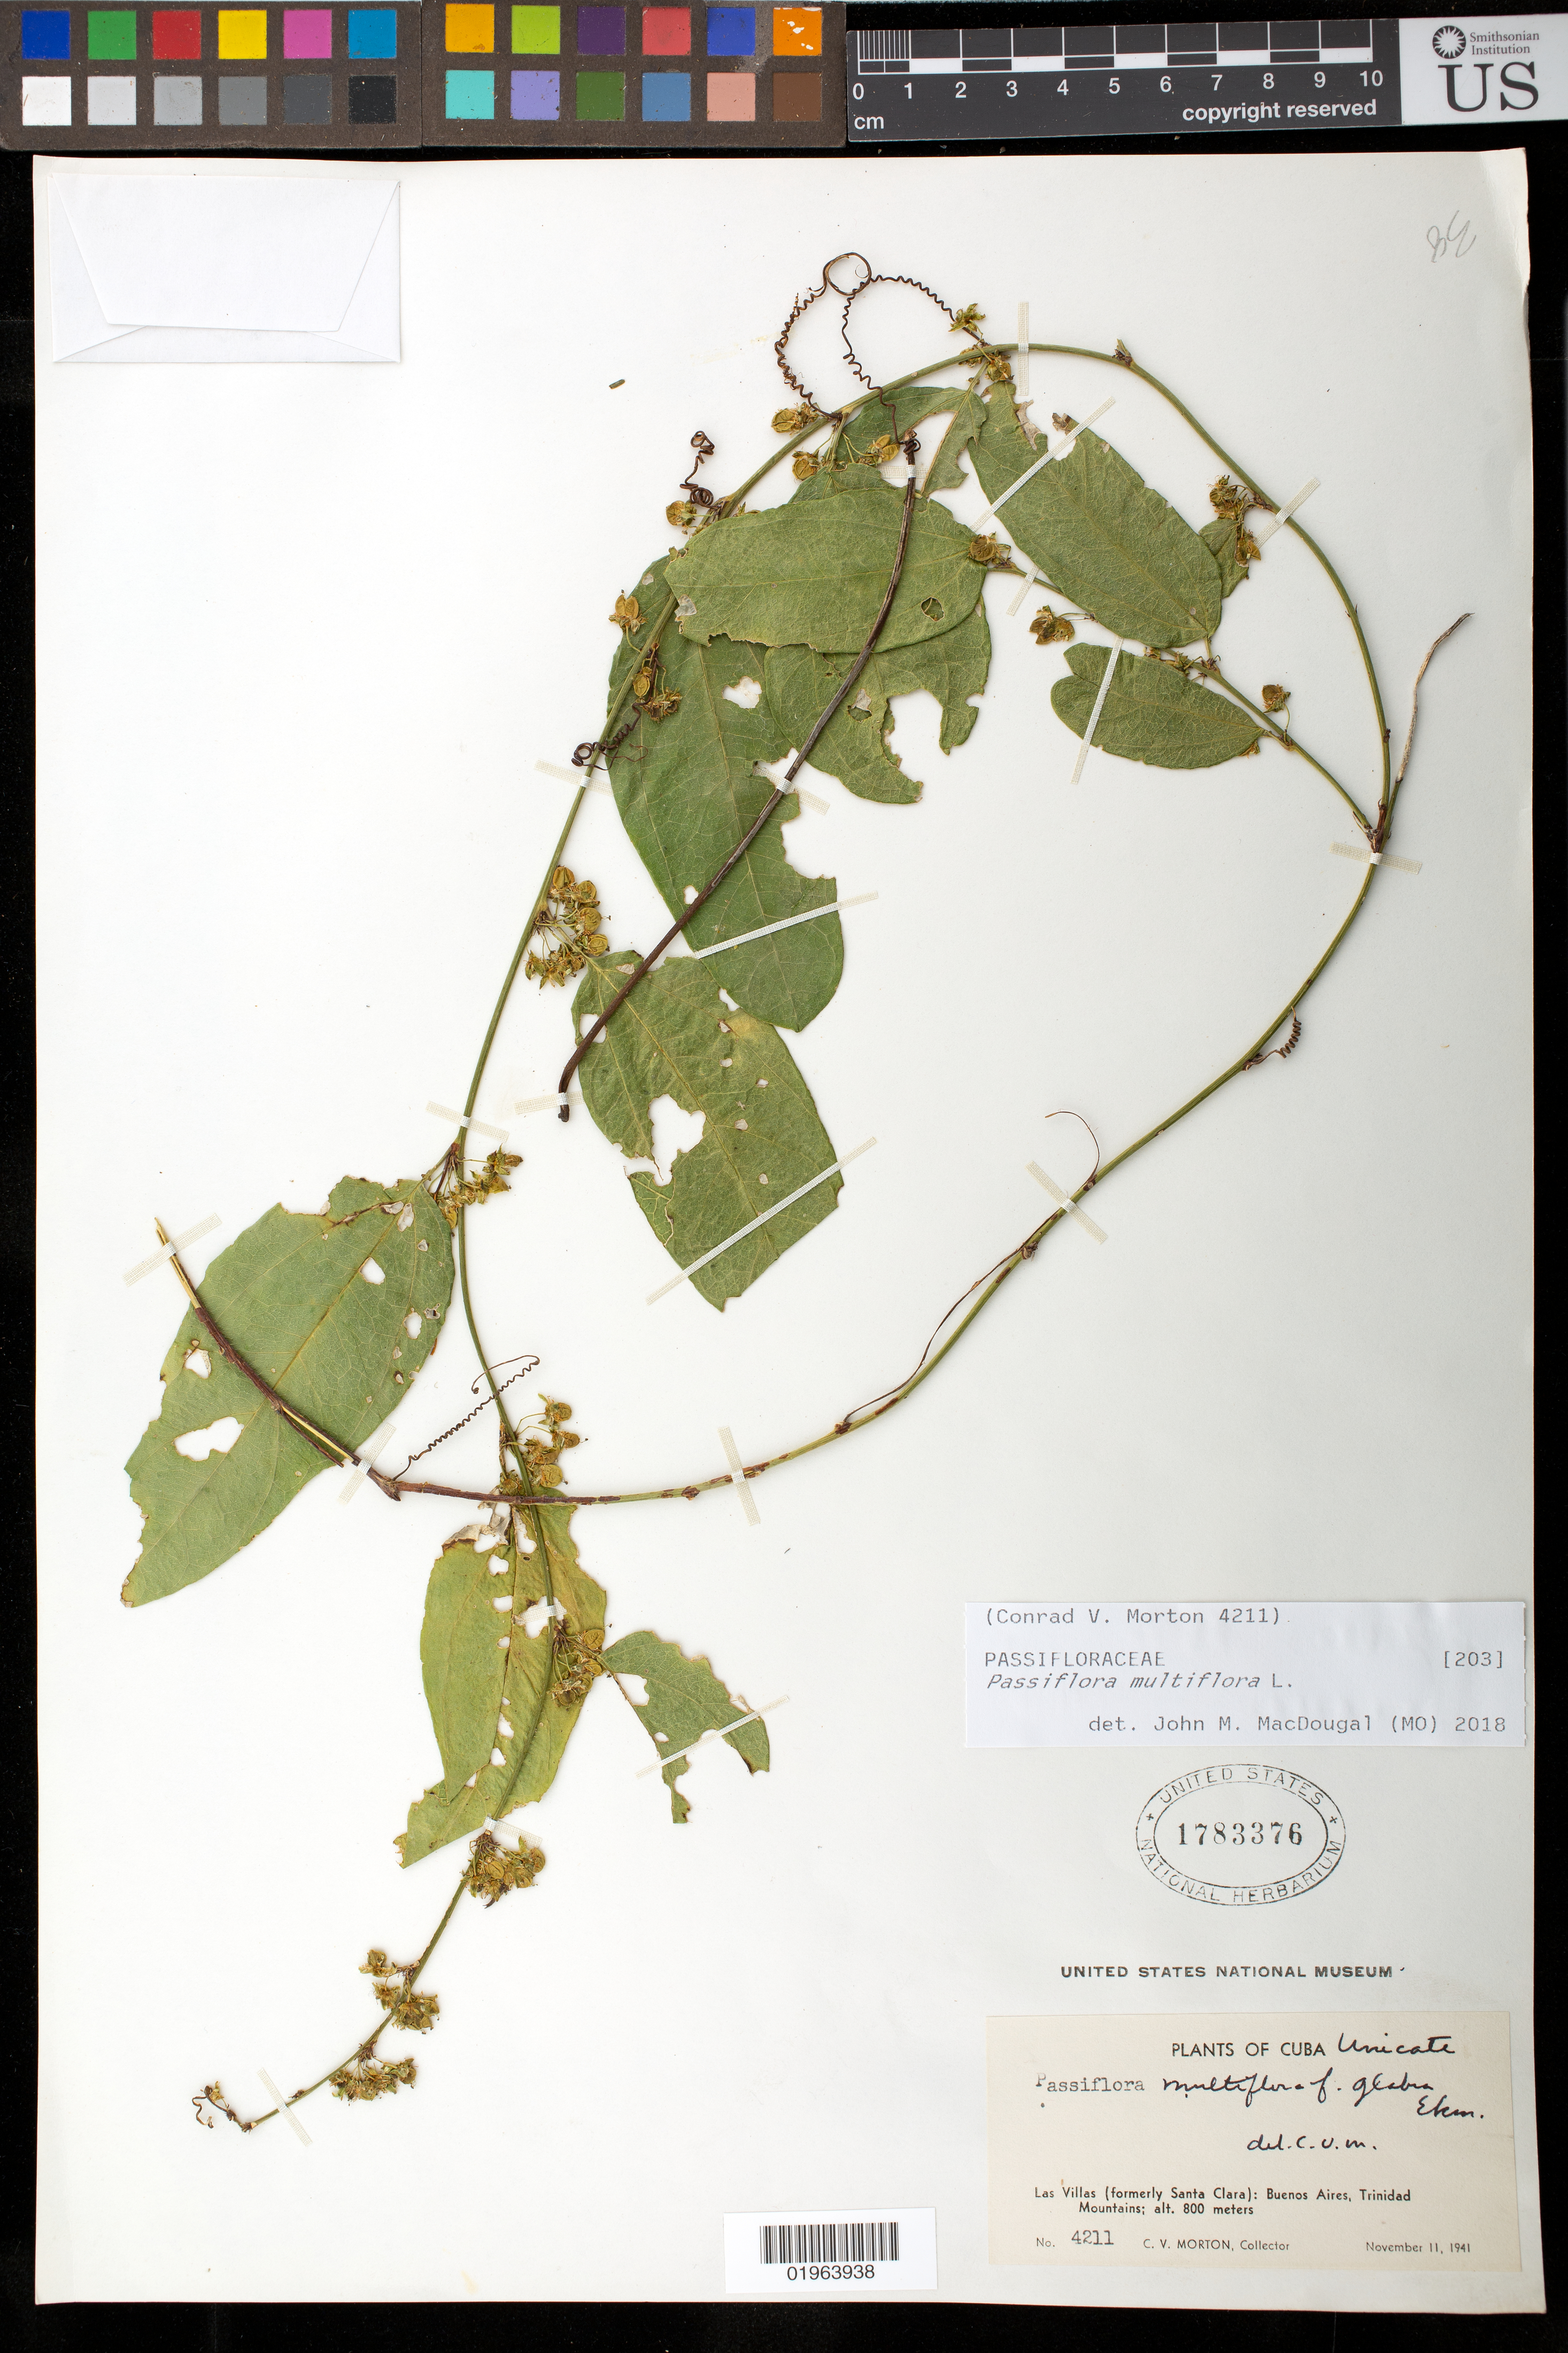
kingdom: Plantae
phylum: Tracheophyta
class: Magnoliopsida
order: Malpighiales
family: Passifloraceae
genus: Passiflora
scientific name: Passiflora multiflora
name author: L.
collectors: C. V. Morton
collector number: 4211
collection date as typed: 11 Nov 1941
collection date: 1941-11-11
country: Cuba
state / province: Las Villas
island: Cuba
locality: Buenos Aires, Trinidad Mountains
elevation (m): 800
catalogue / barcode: US 1783376